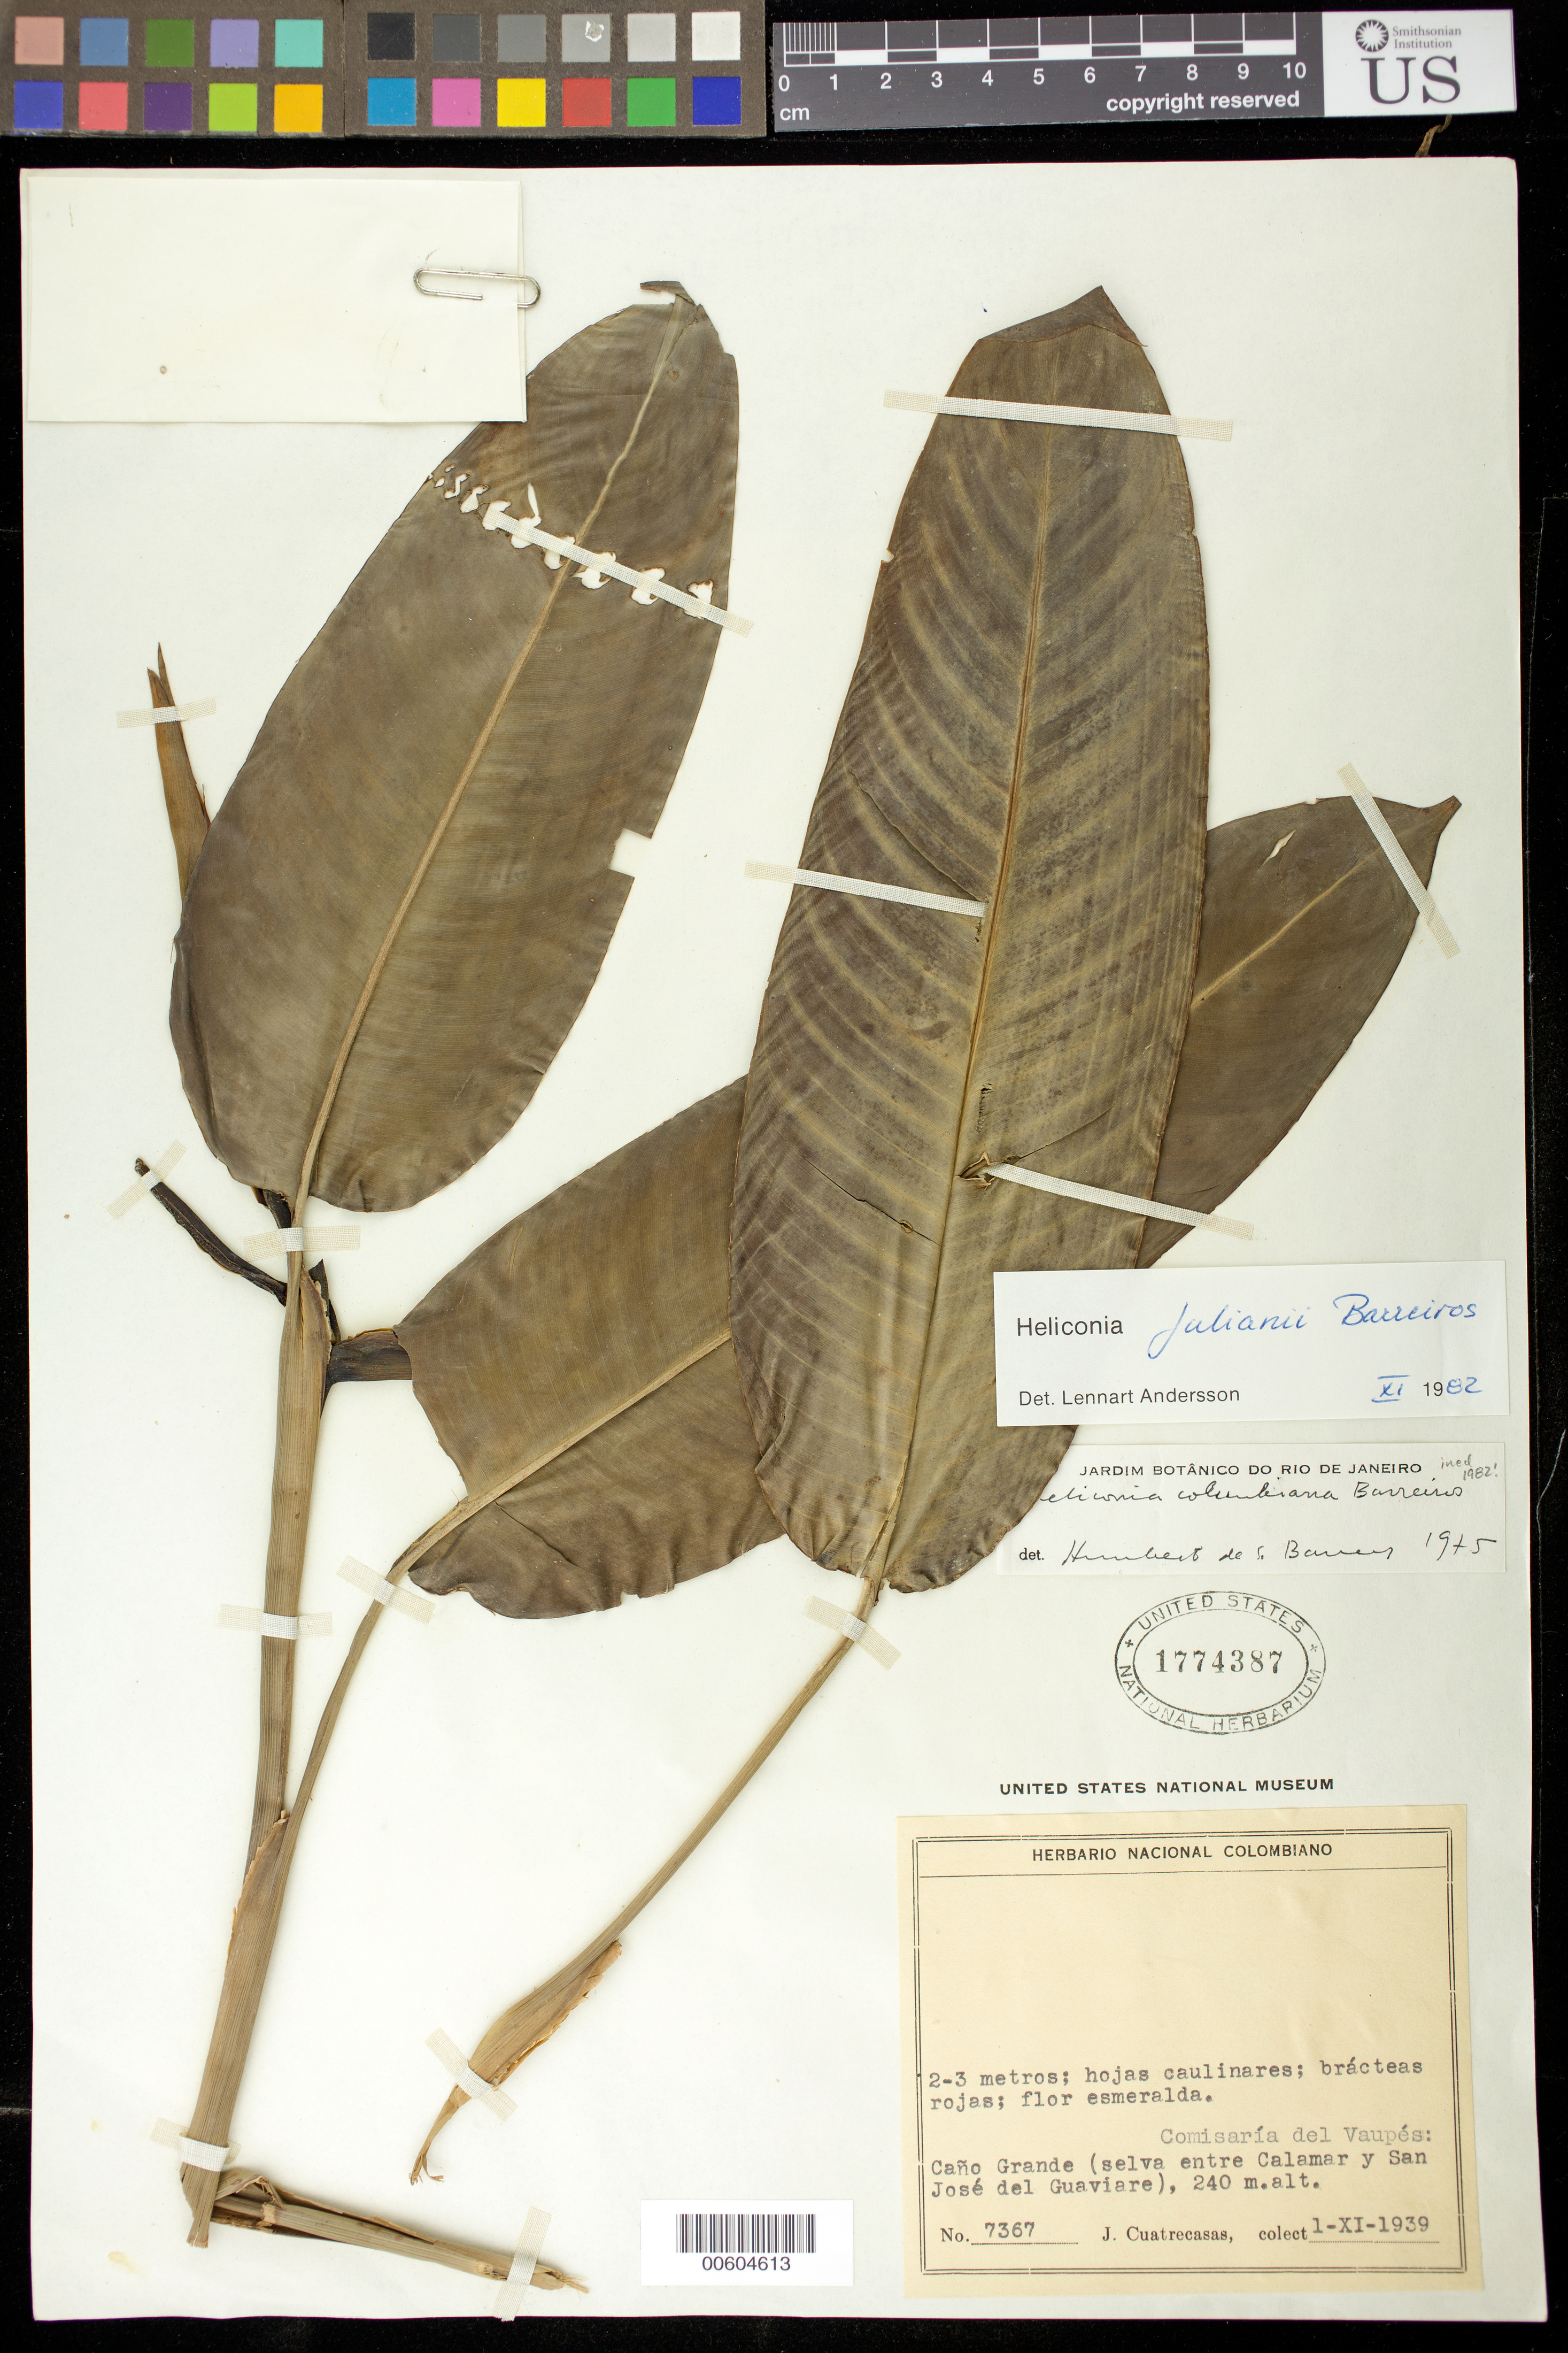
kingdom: Plantae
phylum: Tracheophyta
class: Liliopsida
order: Zingiberales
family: Heliconiaceae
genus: Heliconia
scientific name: Heliconia julianii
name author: Barreiros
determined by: Andersson, [Bengt] Lennart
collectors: J. Cuatrecasas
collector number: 7367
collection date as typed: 01 Nov 1939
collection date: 1939-11-01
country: Colombia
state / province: Vaupés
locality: Cano Grande, selva between Calamar and San Jose del Gauviare.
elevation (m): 240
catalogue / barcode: US 1774387